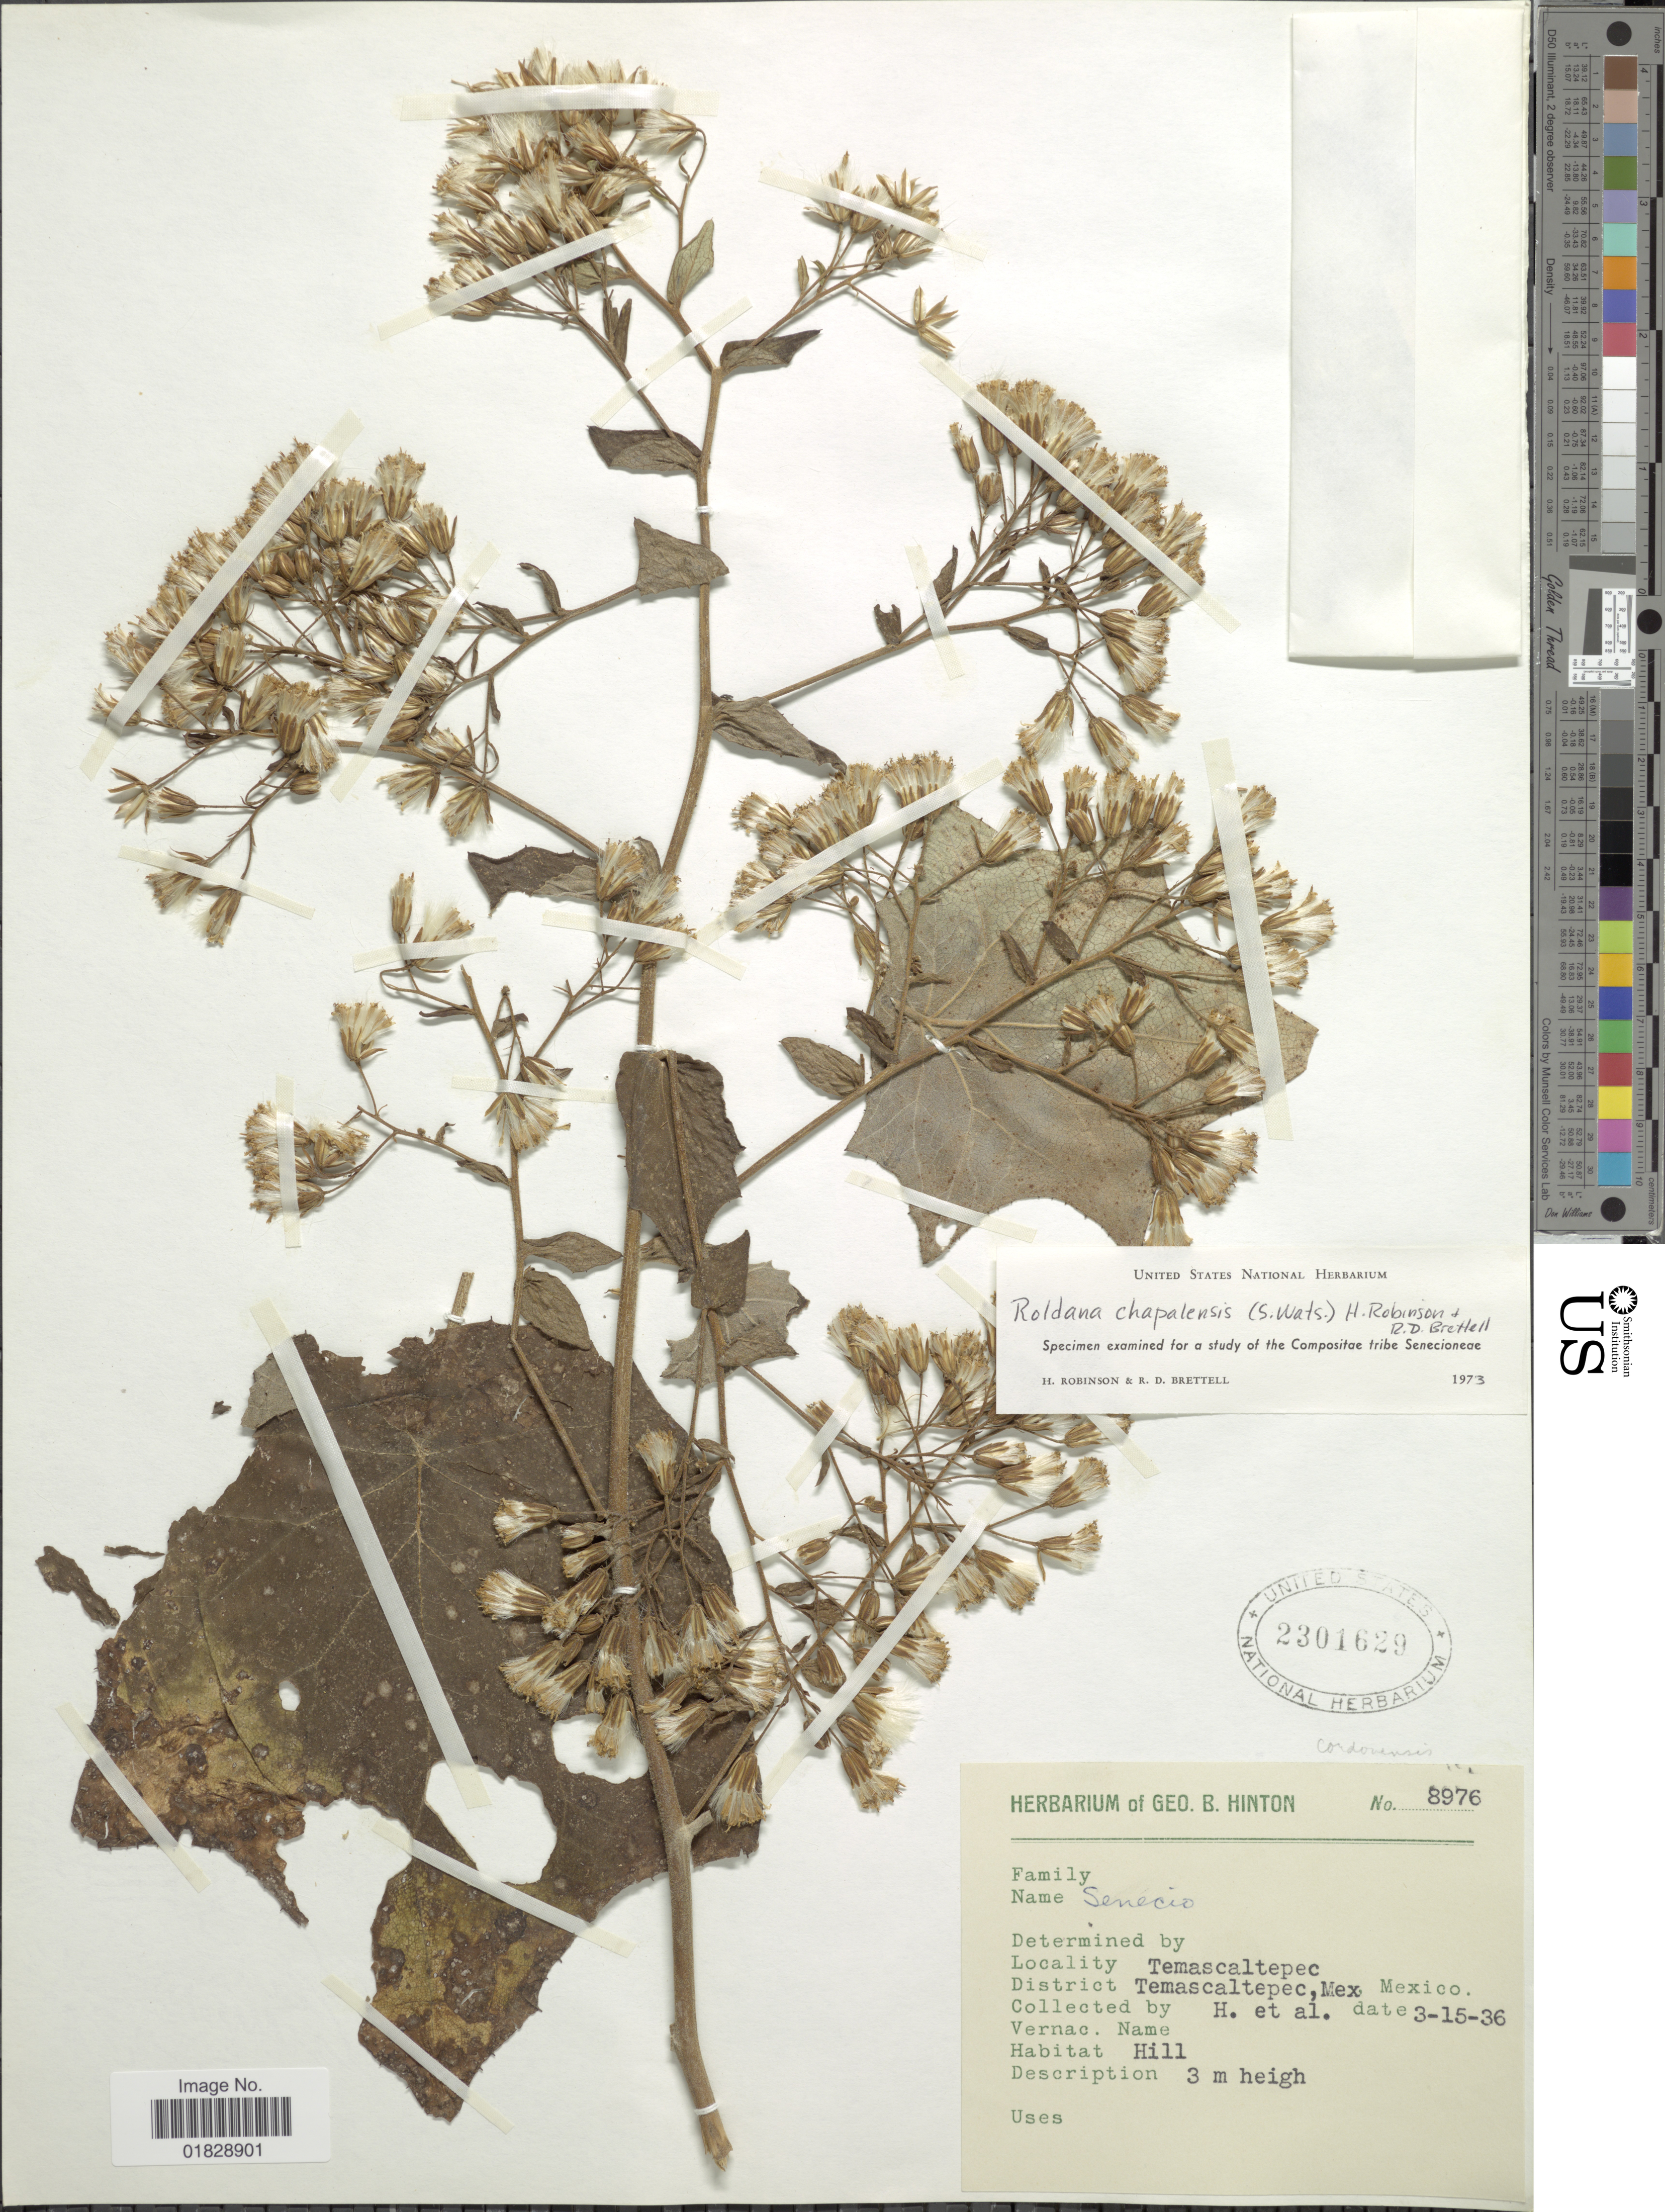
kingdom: Plantae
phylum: Tracheophyta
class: Magnoliopsida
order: Asterales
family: Asteraceae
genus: Roldana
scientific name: Roldana chapalensis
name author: (S. Watson) H. Rob. & Brettell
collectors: G. B. Hinton & et al.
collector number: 8976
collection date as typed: Transcribed d/m/y: 15/3/36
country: Mexico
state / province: México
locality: Temascaltepec. District Temascaltepec, Mex., Mexico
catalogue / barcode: US 2301629